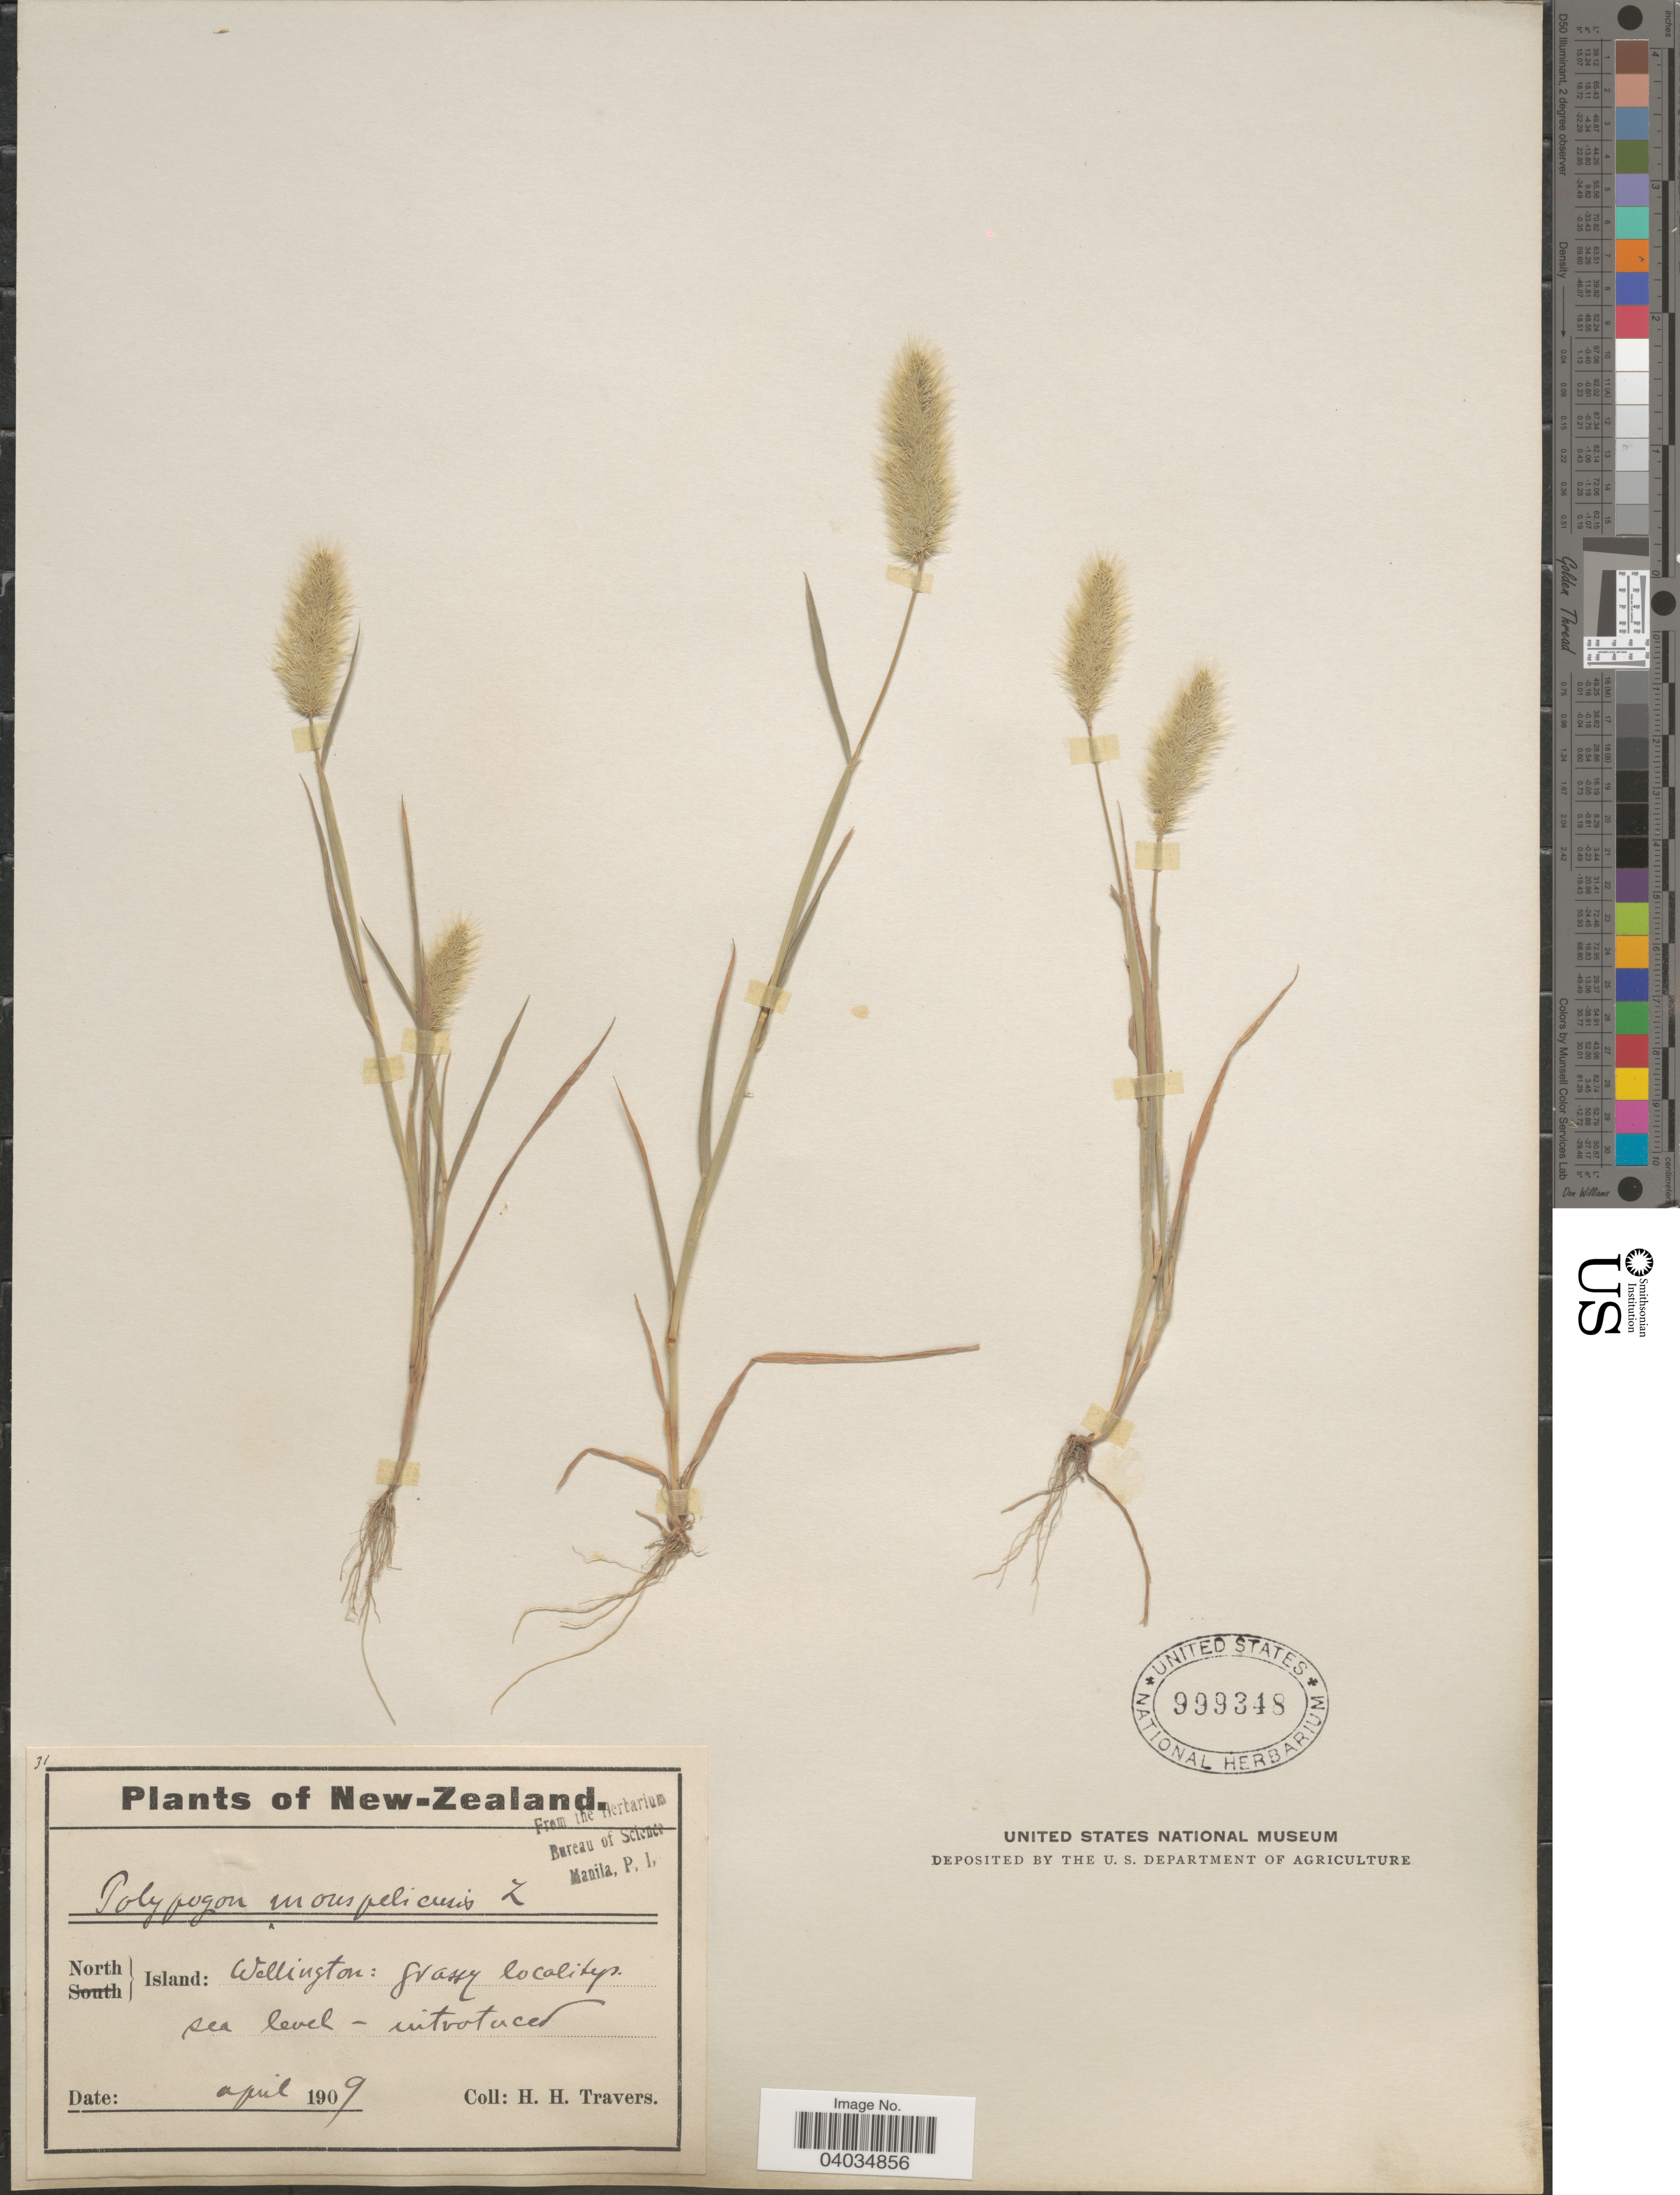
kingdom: Plantae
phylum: Tracheophyta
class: Liliopsida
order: Poales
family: Poaceae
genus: Polypogon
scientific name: Polypogon monspeliensis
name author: (L.) Desf.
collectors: H. Travers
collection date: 1909-04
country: New Zealand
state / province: Wellington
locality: North Island.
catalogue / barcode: US 999348